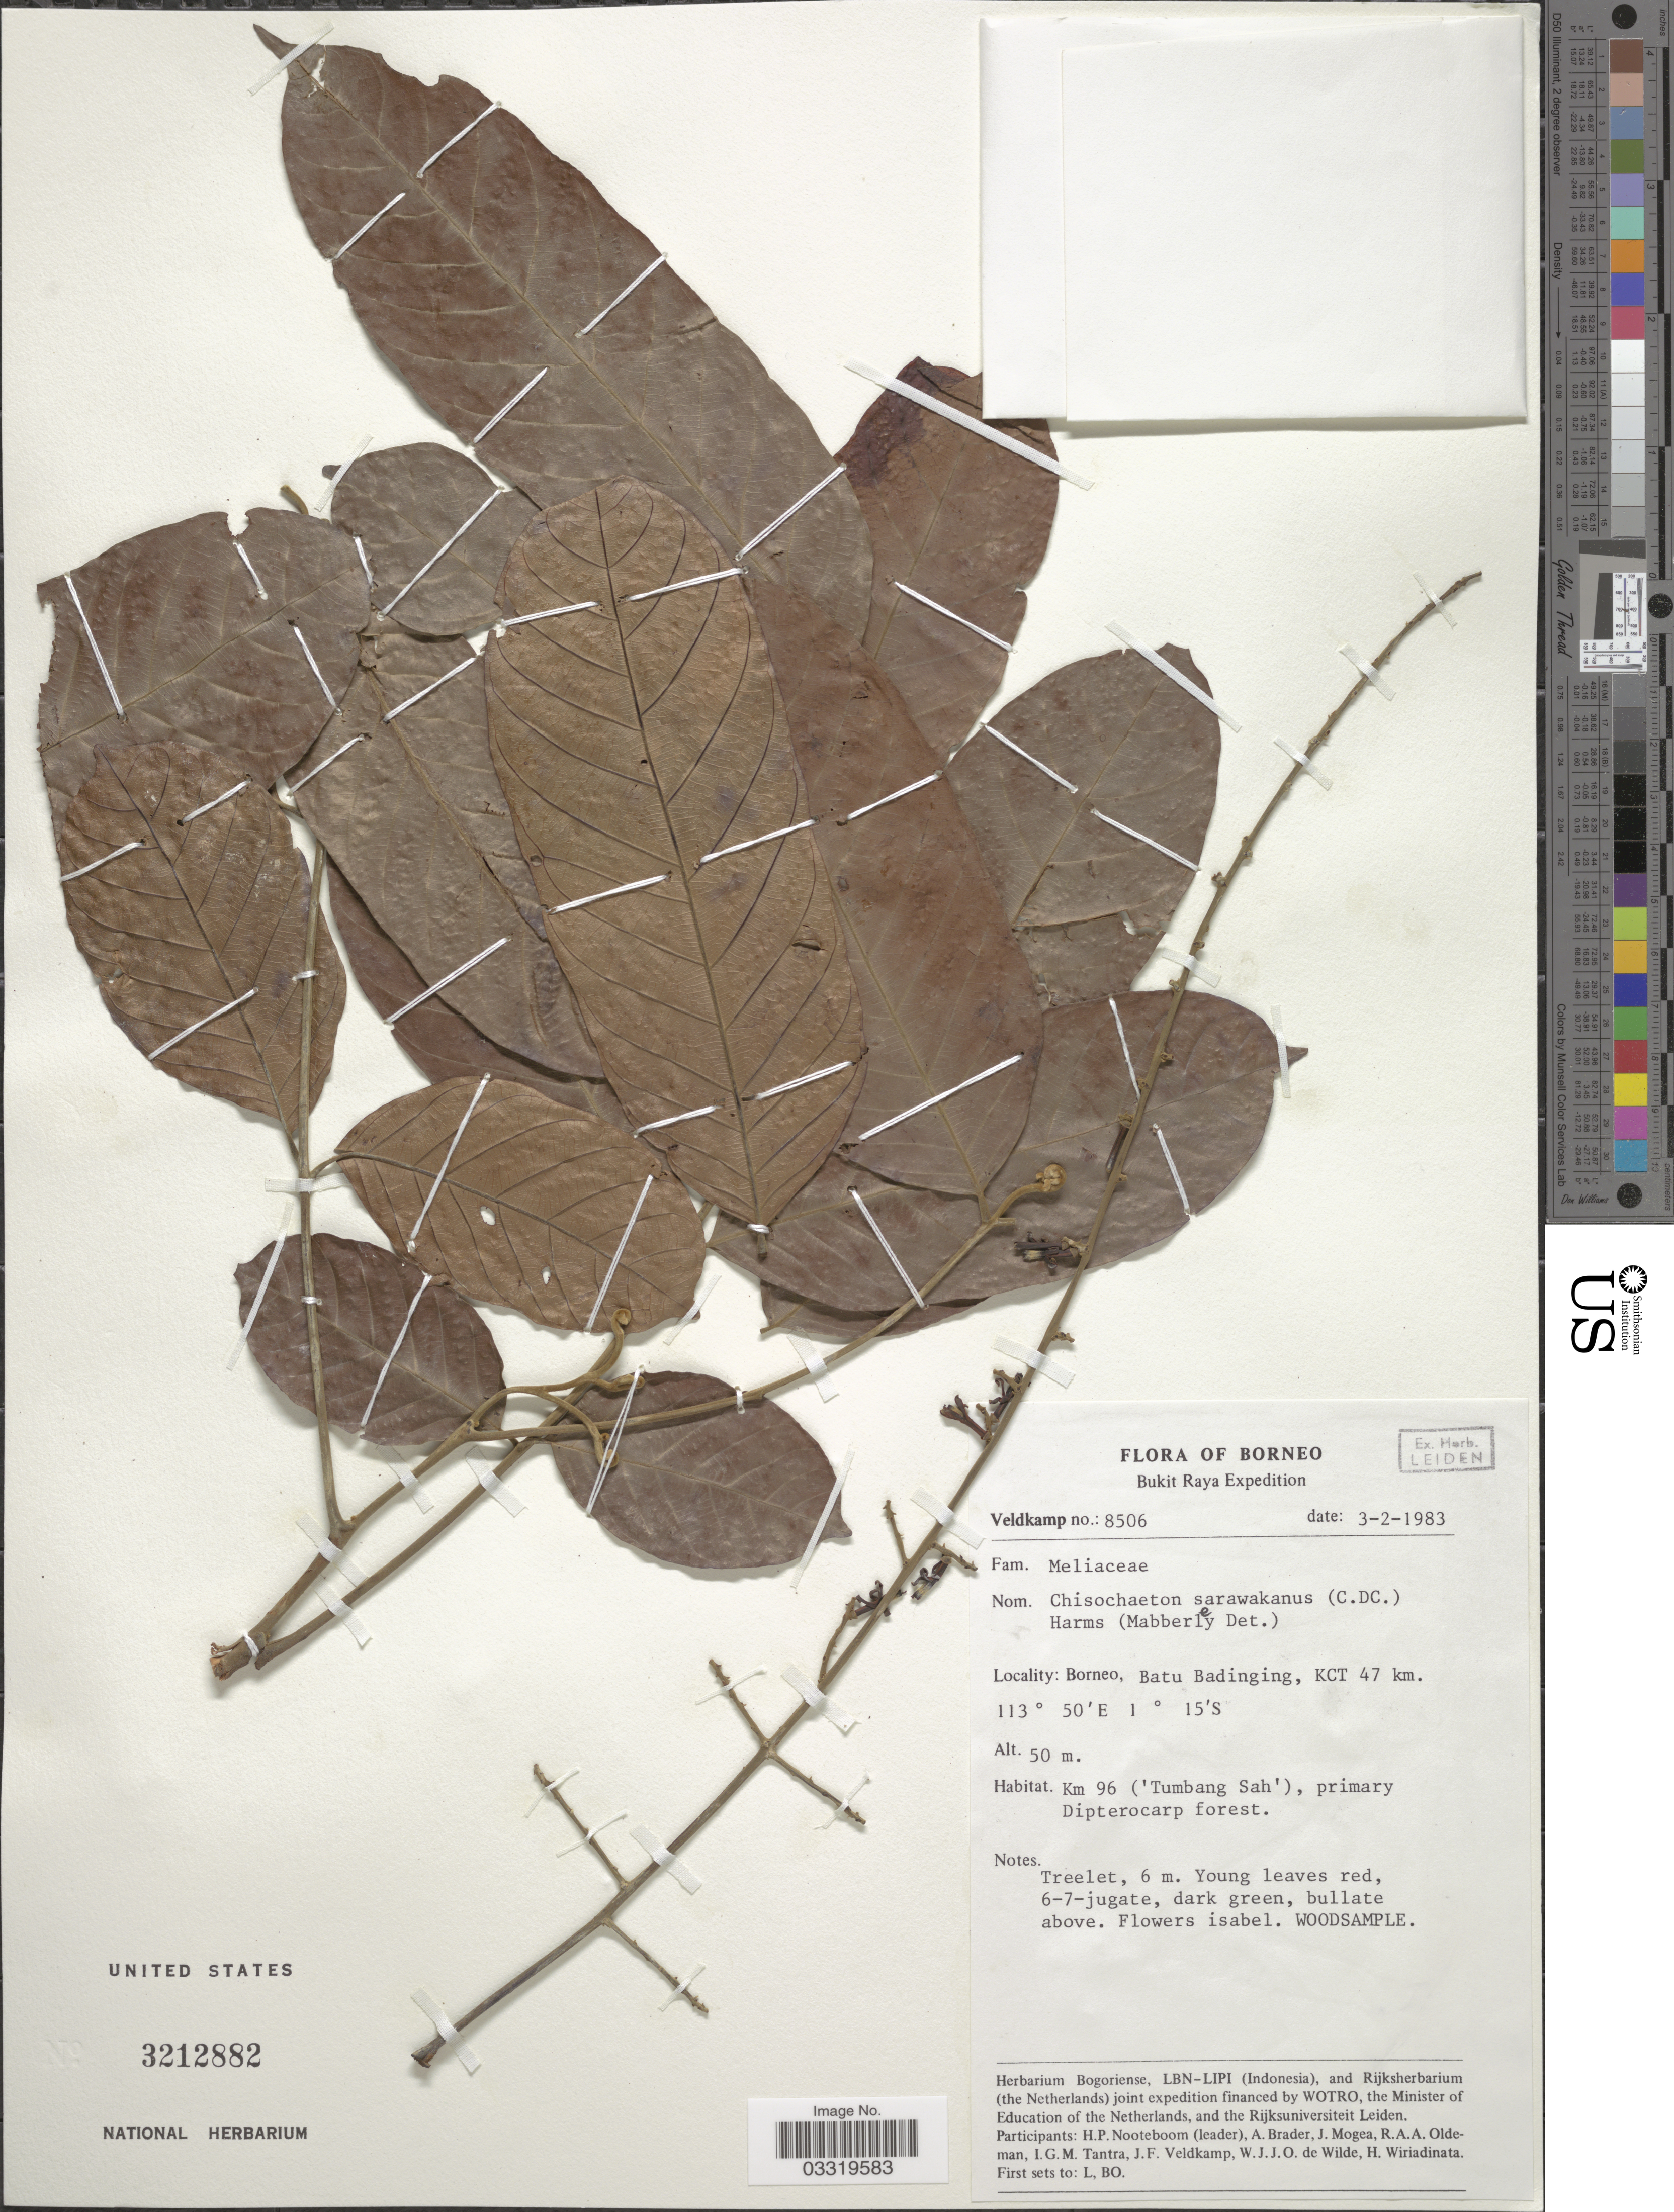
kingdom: Plantae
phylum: Tracheophyta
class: Magnoliopsida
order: Sapindales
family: Meliaceae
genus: Chisocheton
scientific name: Chisocheton sarawakensis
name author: (C. DC.) Harms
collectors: J. F. Veldkamp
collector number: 8506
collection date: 1983-02-03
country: Indonesia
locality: Borneo. Bukit Raya. Batu Badinging, KCT 47 km.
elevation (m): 50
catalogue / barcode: US 3212882